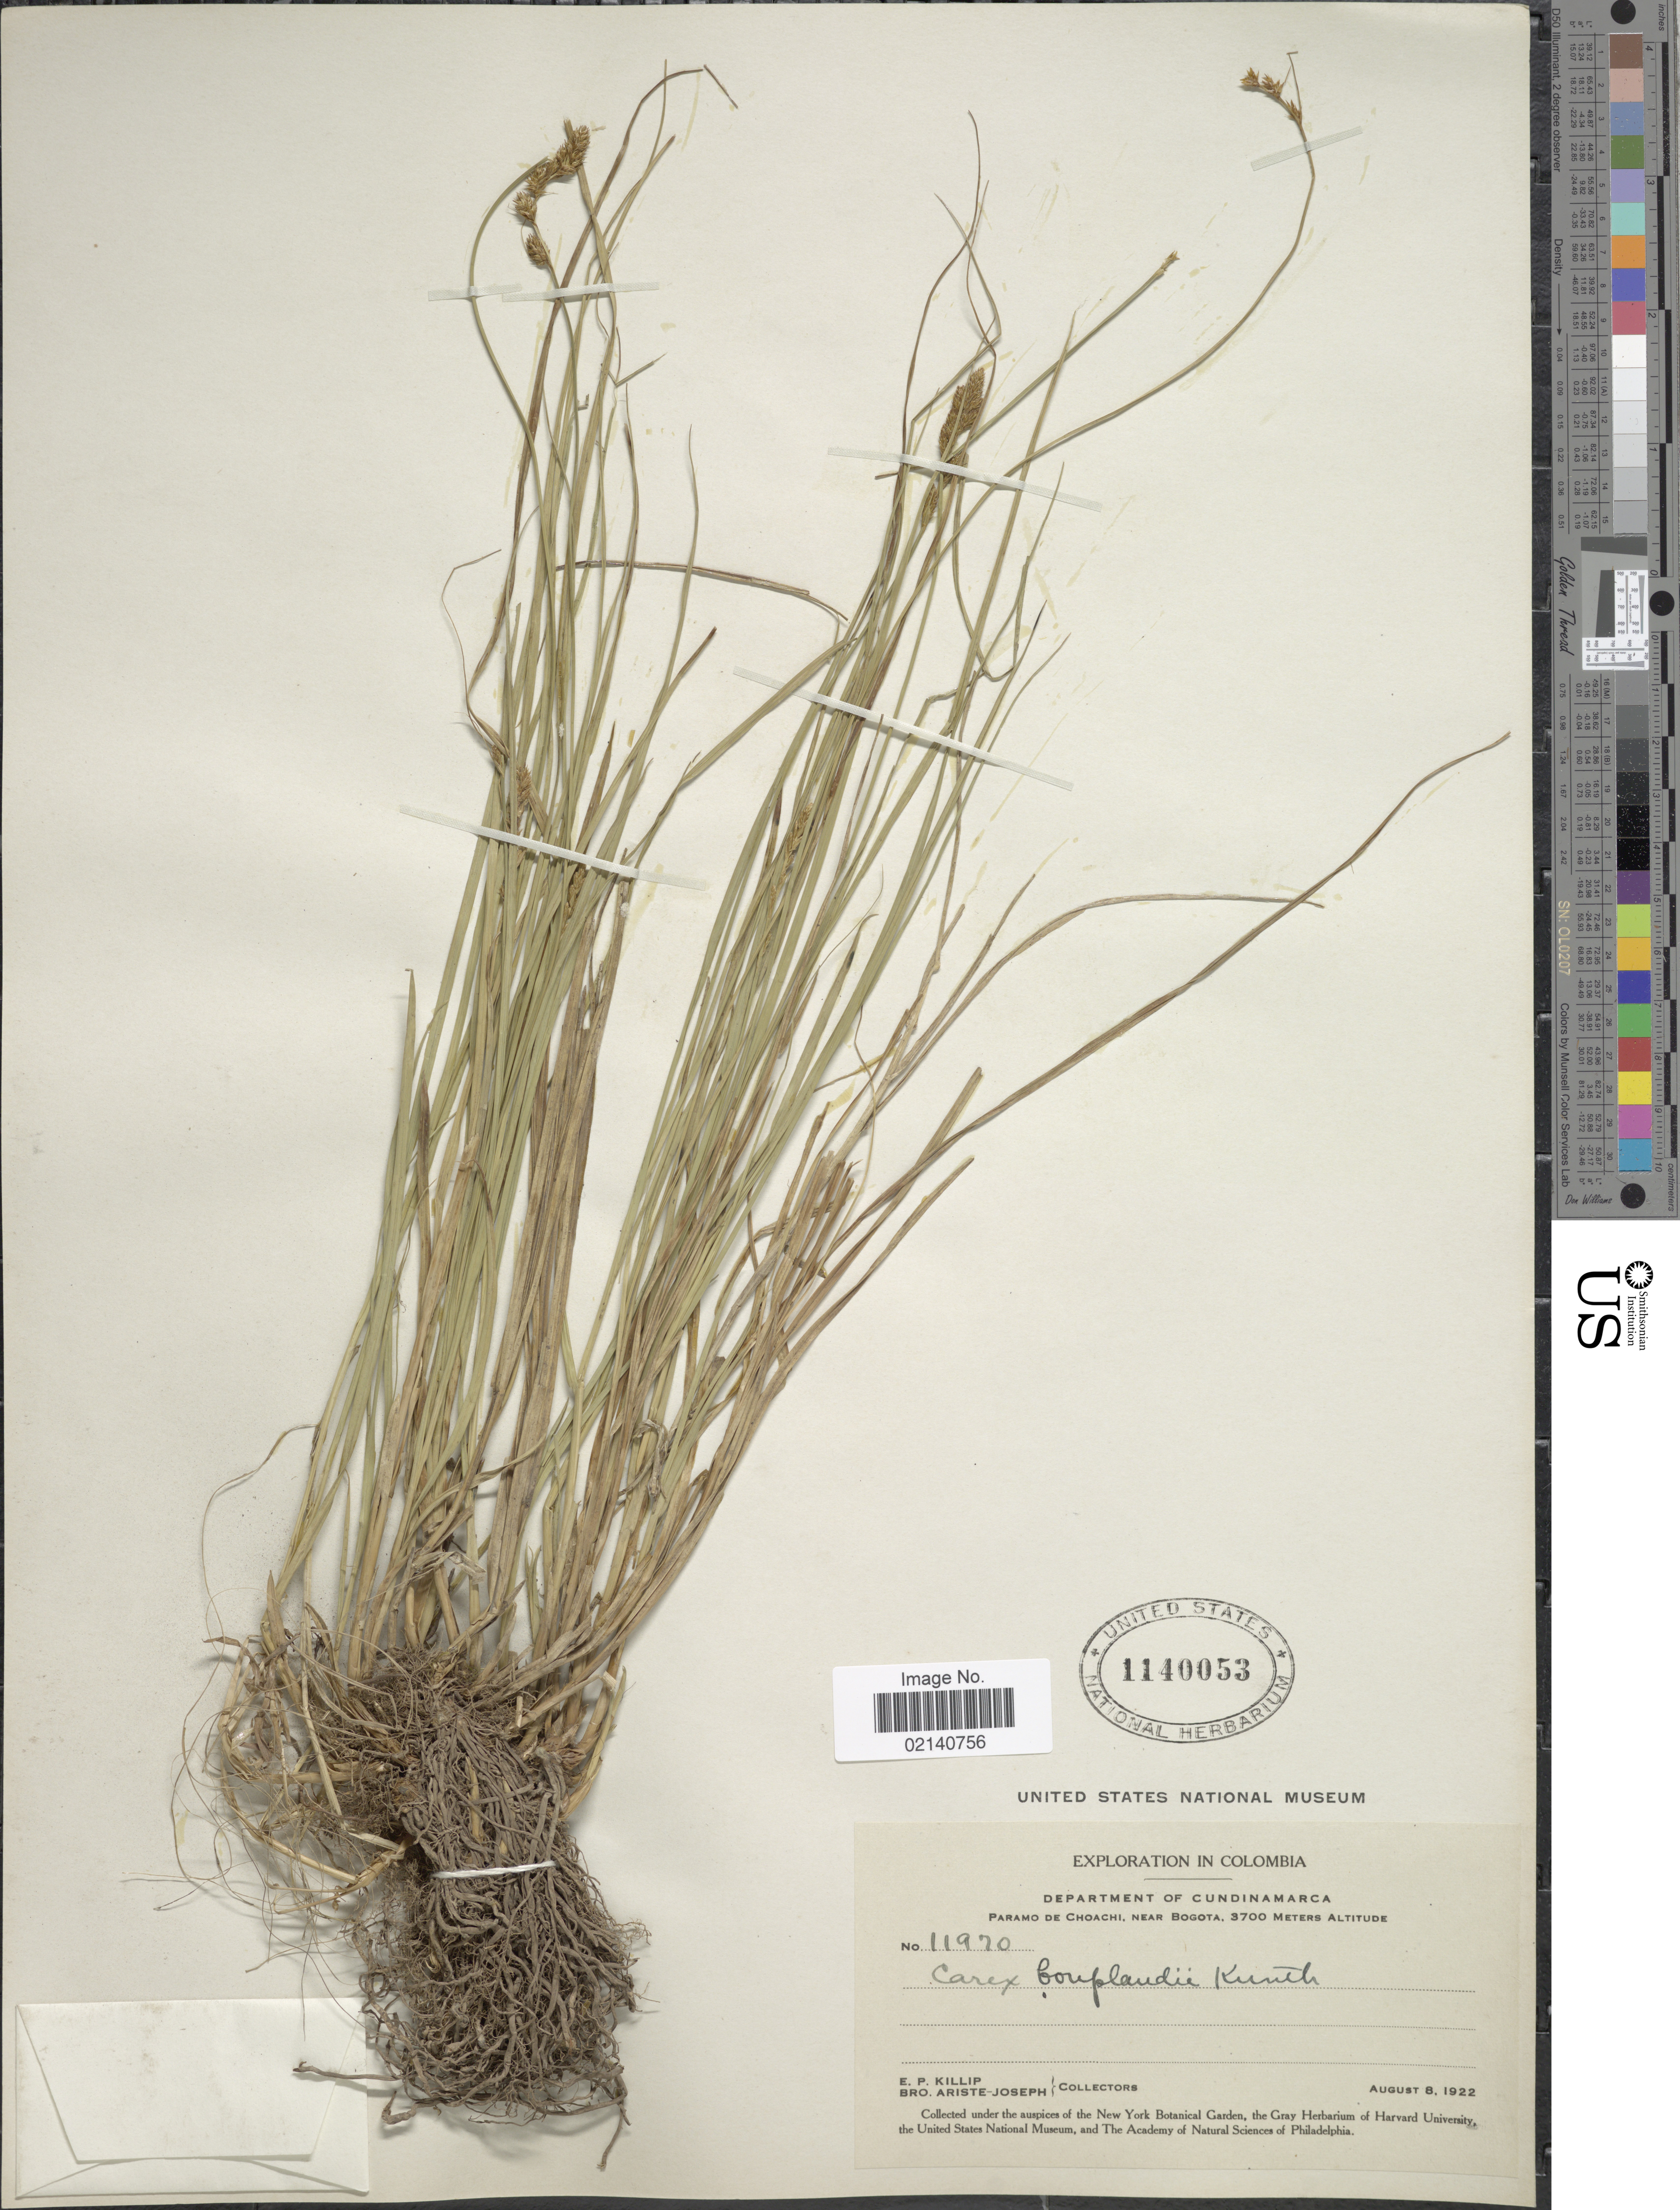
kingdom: Plantae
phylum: Tracheophyta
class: Liliopsida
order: Poales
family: Cyperaceae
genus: Carex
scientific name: Carex bonplandii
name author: Kunth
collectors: E. P. Killip & Bro. Ariste-Joseph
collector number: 11970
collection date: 1922-08-08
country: Colombia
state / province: Cundinamarca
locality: Paramo de Choachi, near Bogota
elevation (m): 3700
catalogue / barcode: US 1140053